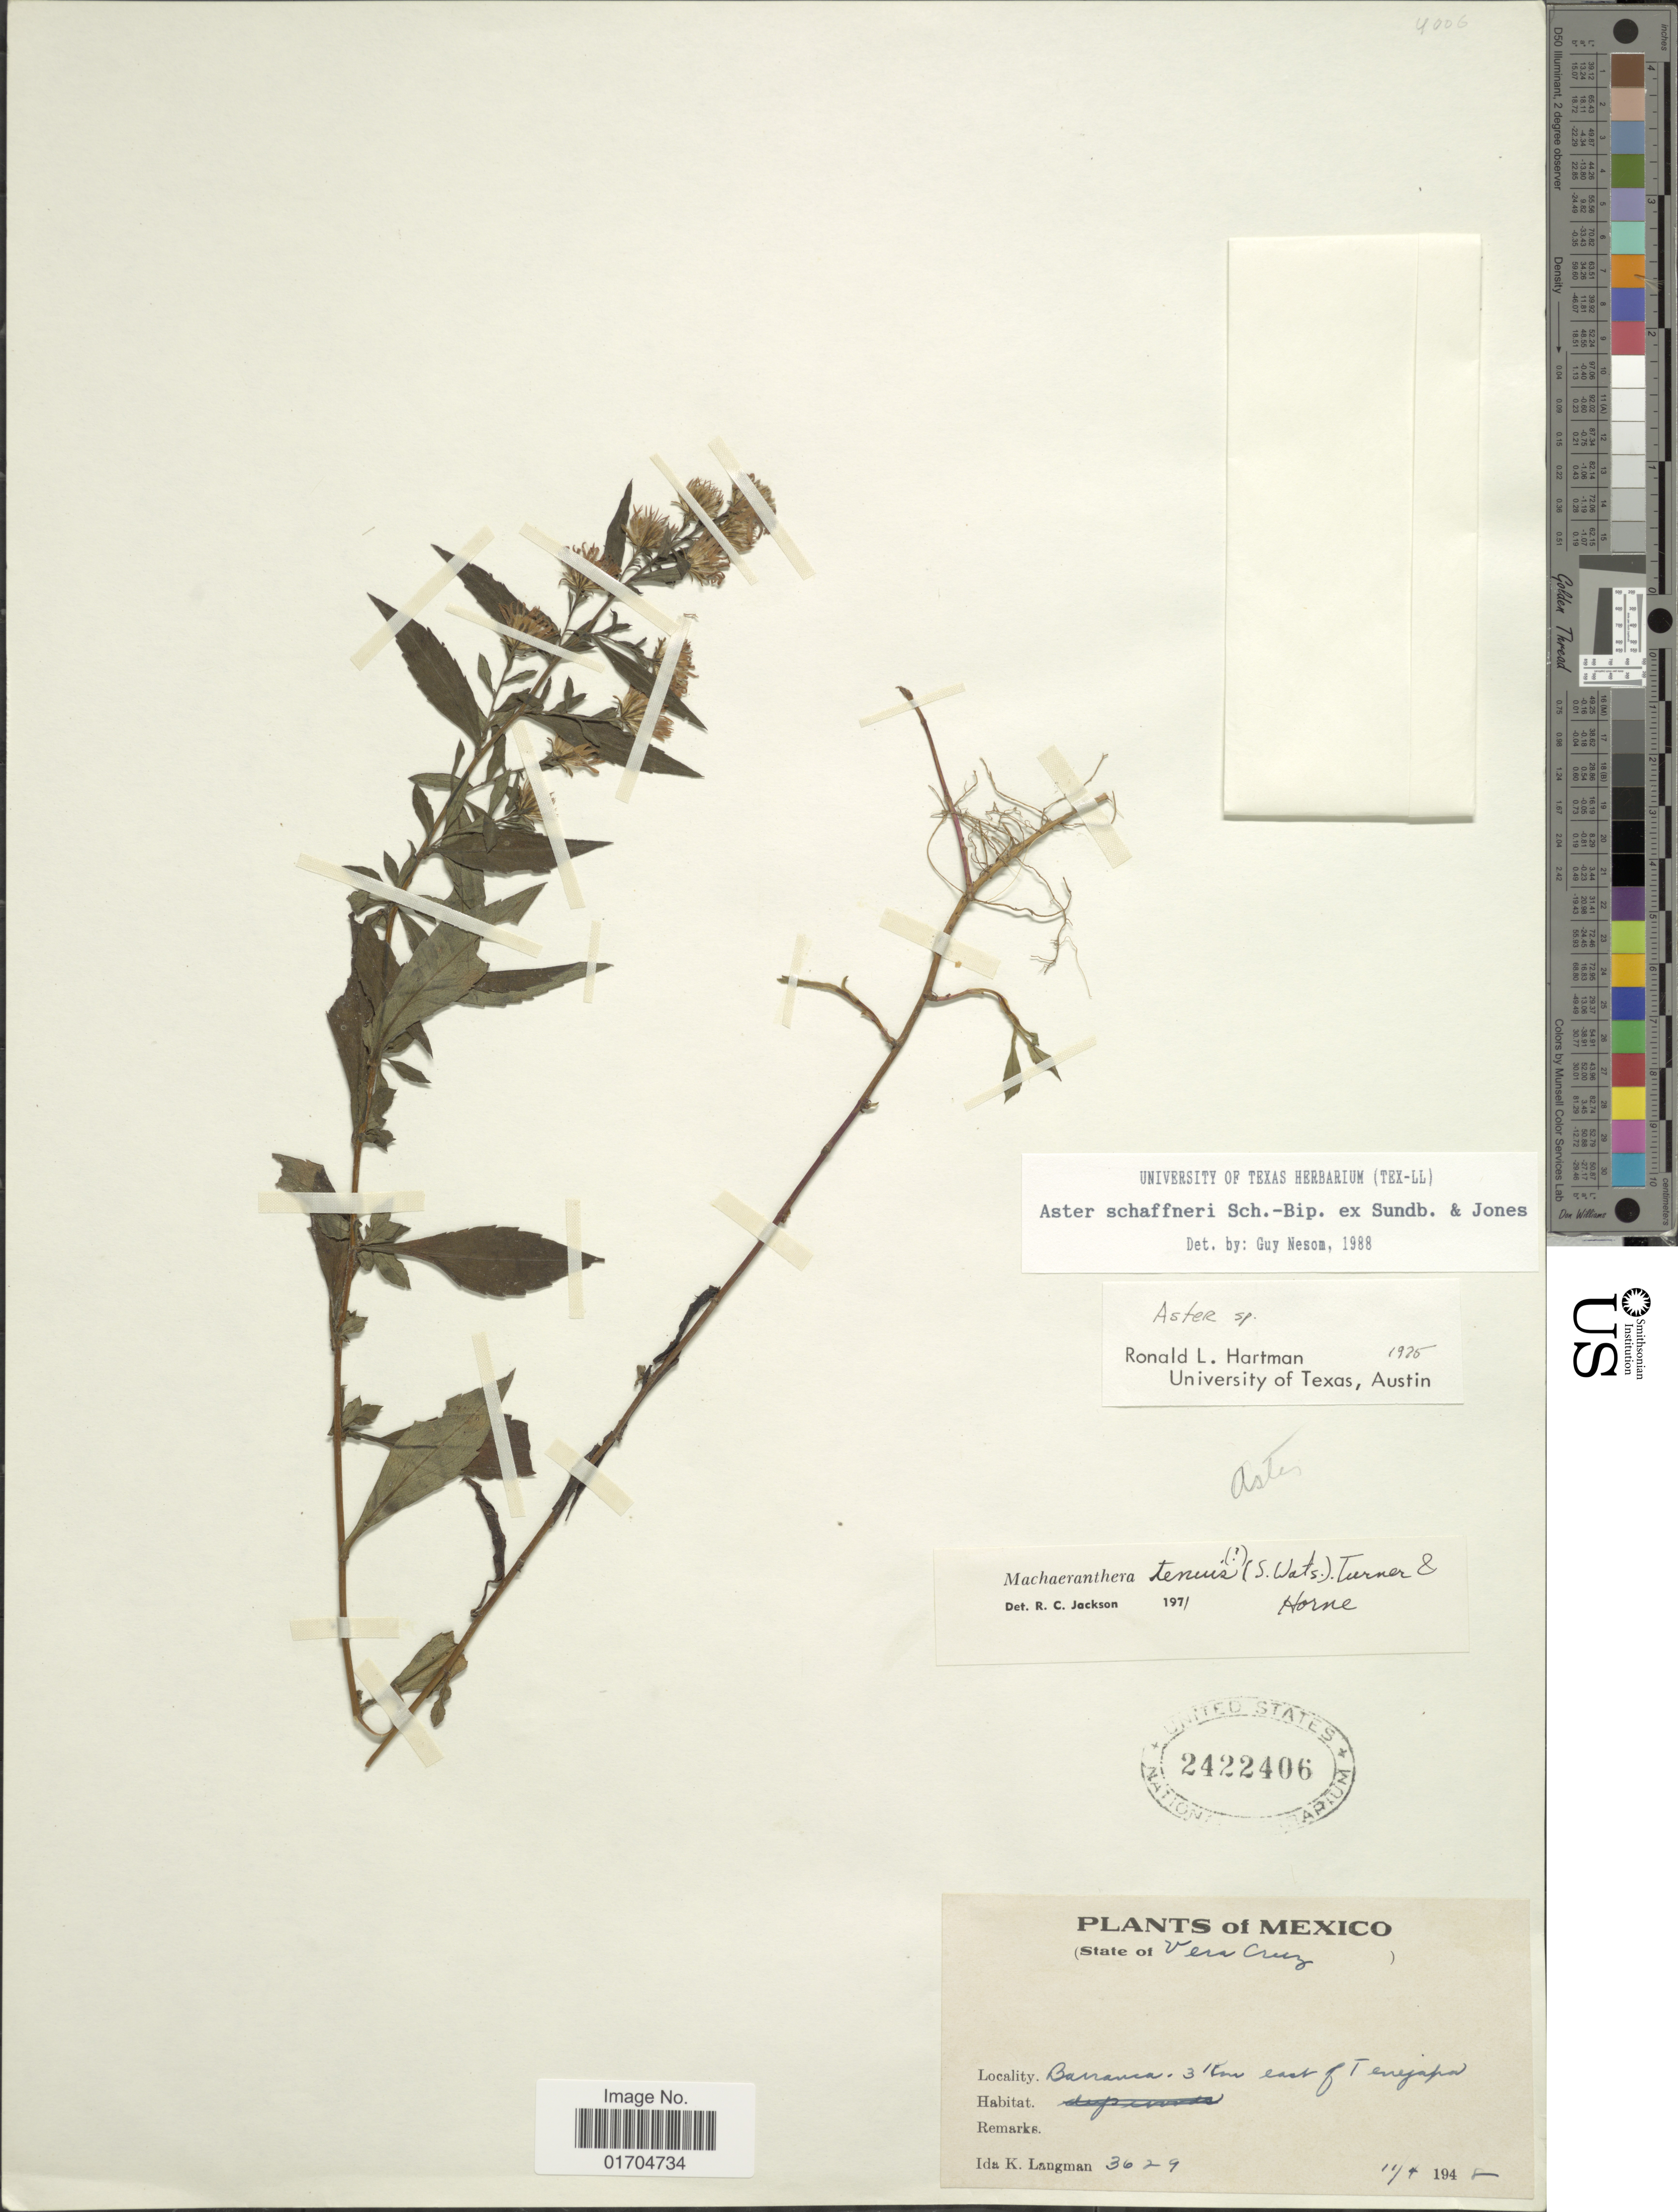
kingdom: Plantae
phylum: Tracheophyta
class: Magnoliopsida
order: Asterales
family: Asteraceae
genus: Symphyotrichum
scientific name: Symphyotrichum schaffneri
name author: (S.D. Sundb. & A.G. Jones) G.L. Nesom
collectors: I. K. Langman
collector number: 3029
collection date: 1948-04-11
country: Mexico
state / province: Veracruz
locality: Barranca, 3 km. east of Tenejapa, state of Vera Cruz.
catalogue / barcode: US 2422406